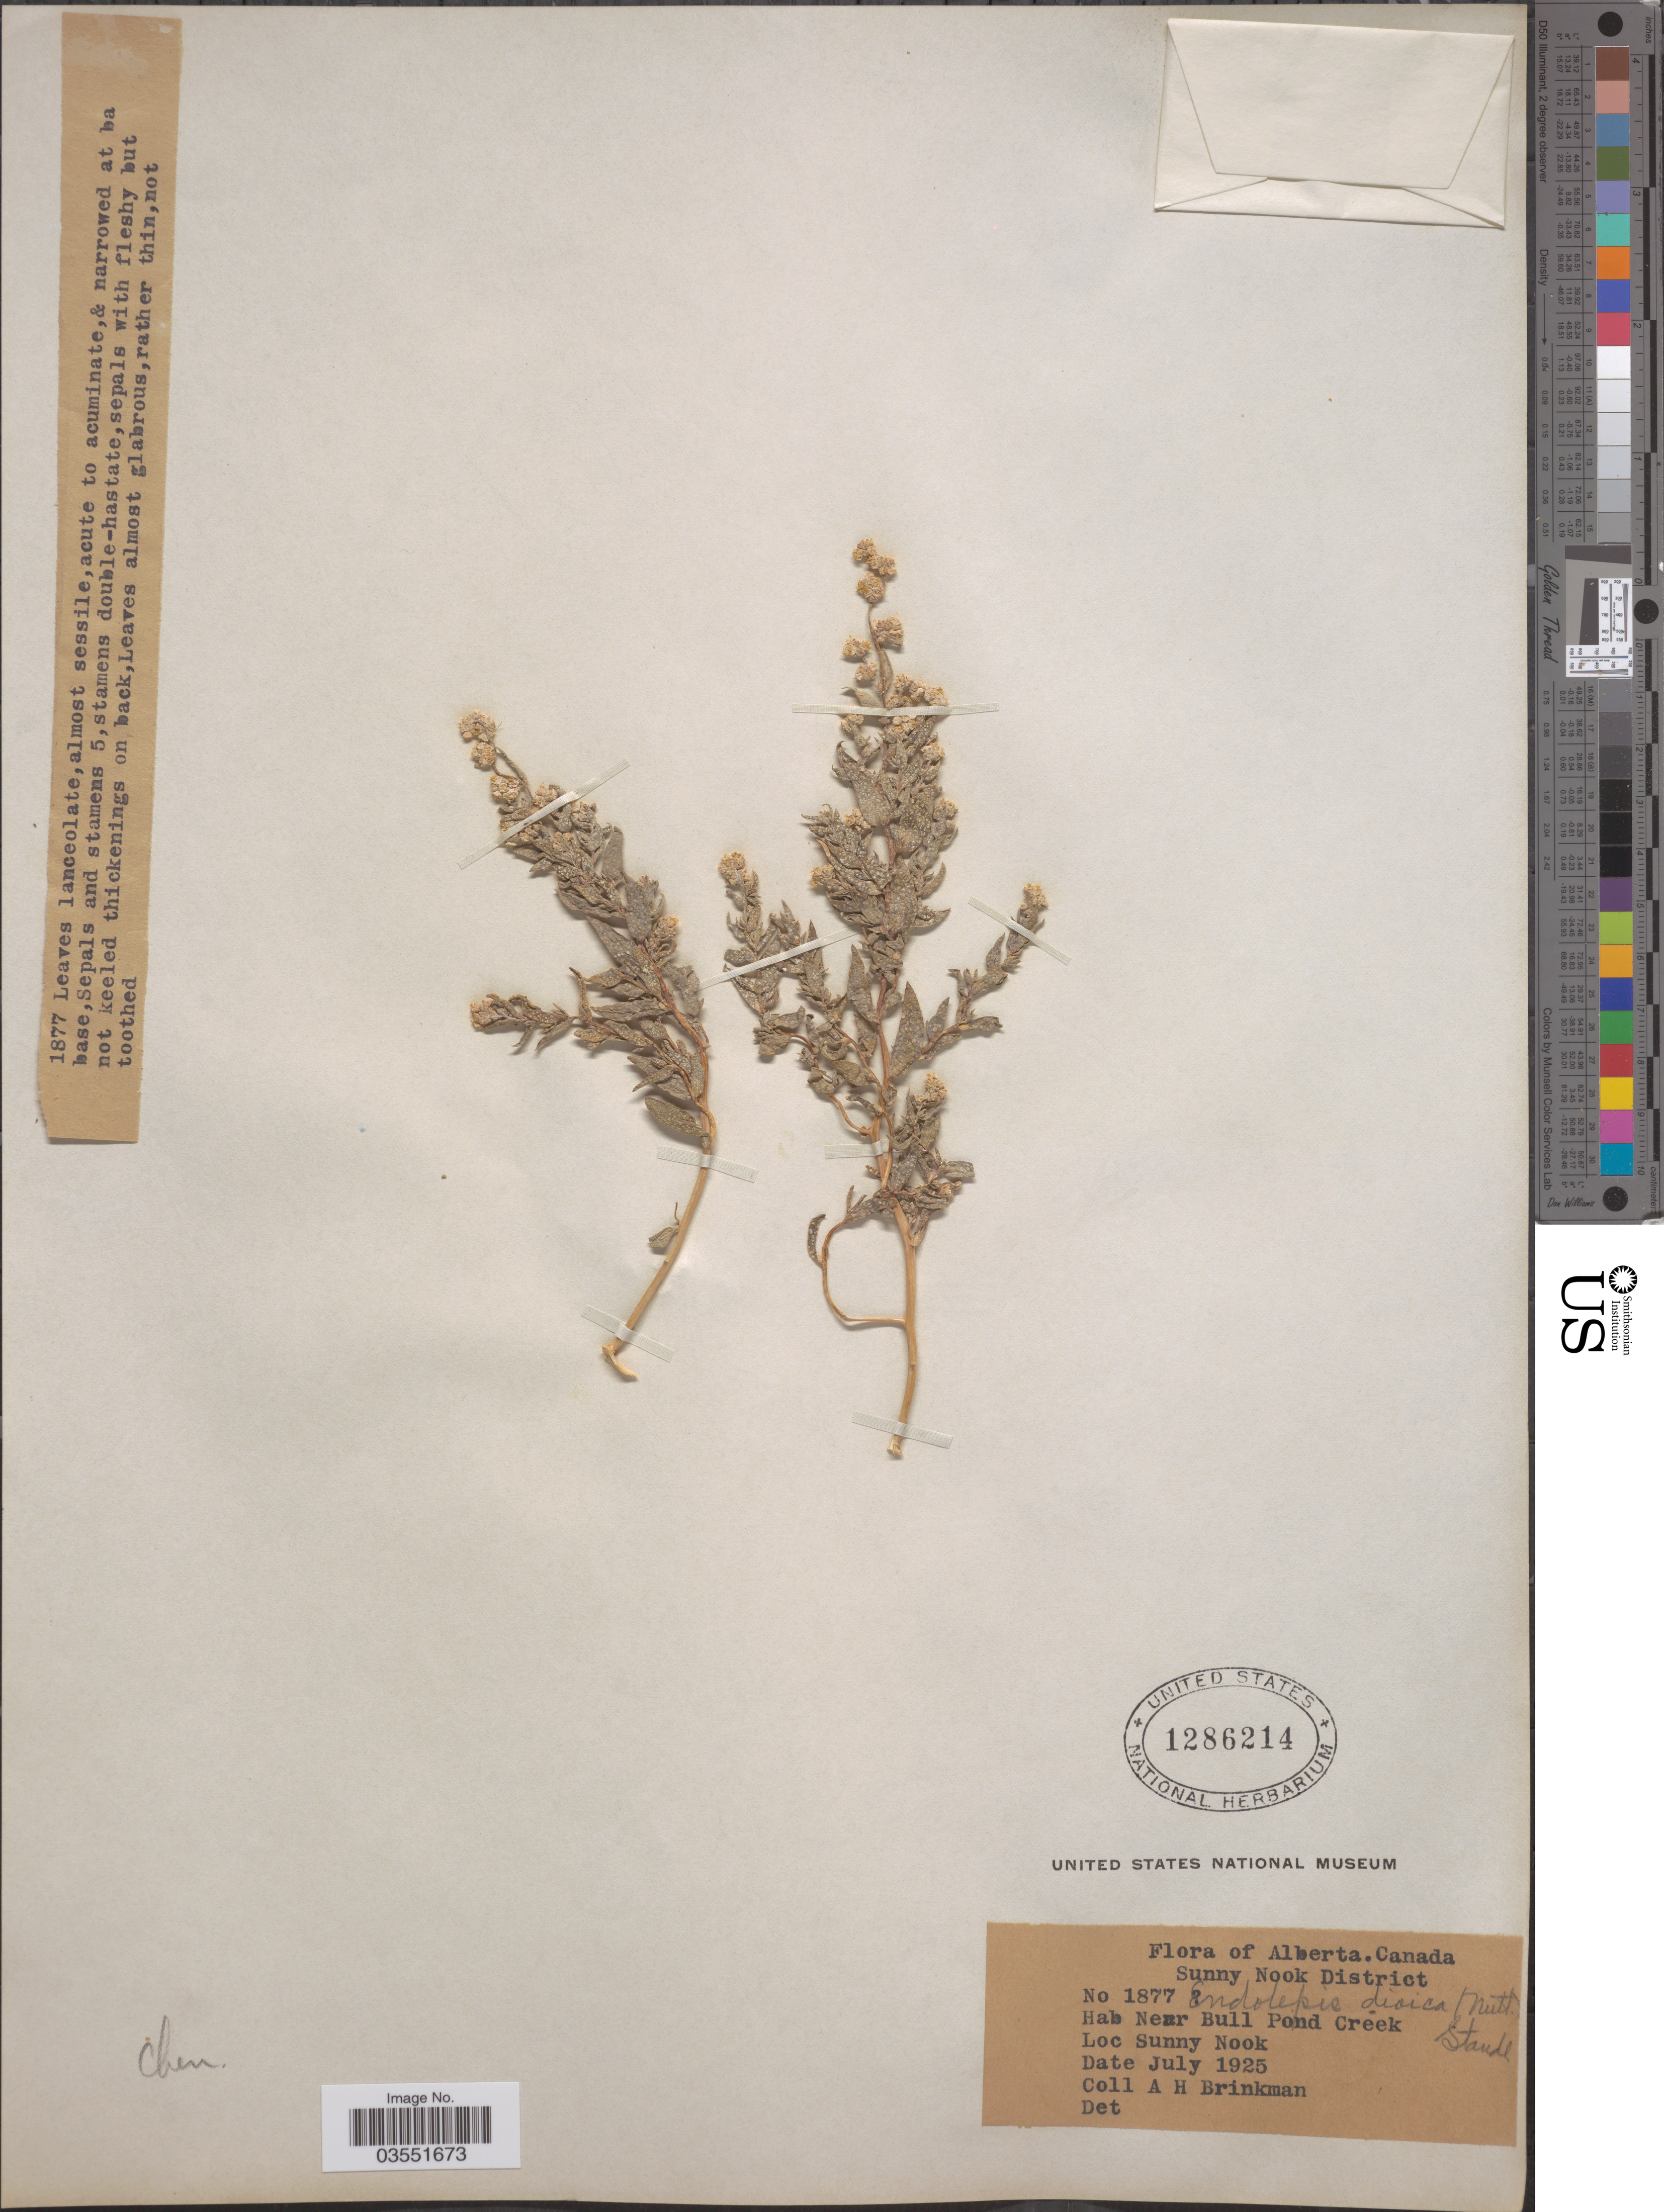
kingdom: Plantae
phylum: Tracheophyta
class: Magnoliopsida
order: Caryophyllales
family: Amaranthaceae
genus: Stutzia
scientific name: Stutzia dioica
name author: (Nutt.) E.H. Zacharias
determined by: Strong, Mark T., (BOT), Smithsonian Institution - National Museum of Natural History (UNITED STATES)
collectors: A. Brinkman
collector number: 1877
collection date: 1925-07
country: Canada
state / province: Alberta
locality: Sunny Nook District. Near Bull Pond Creek. Sunny Nook.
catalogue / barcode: US 1286214